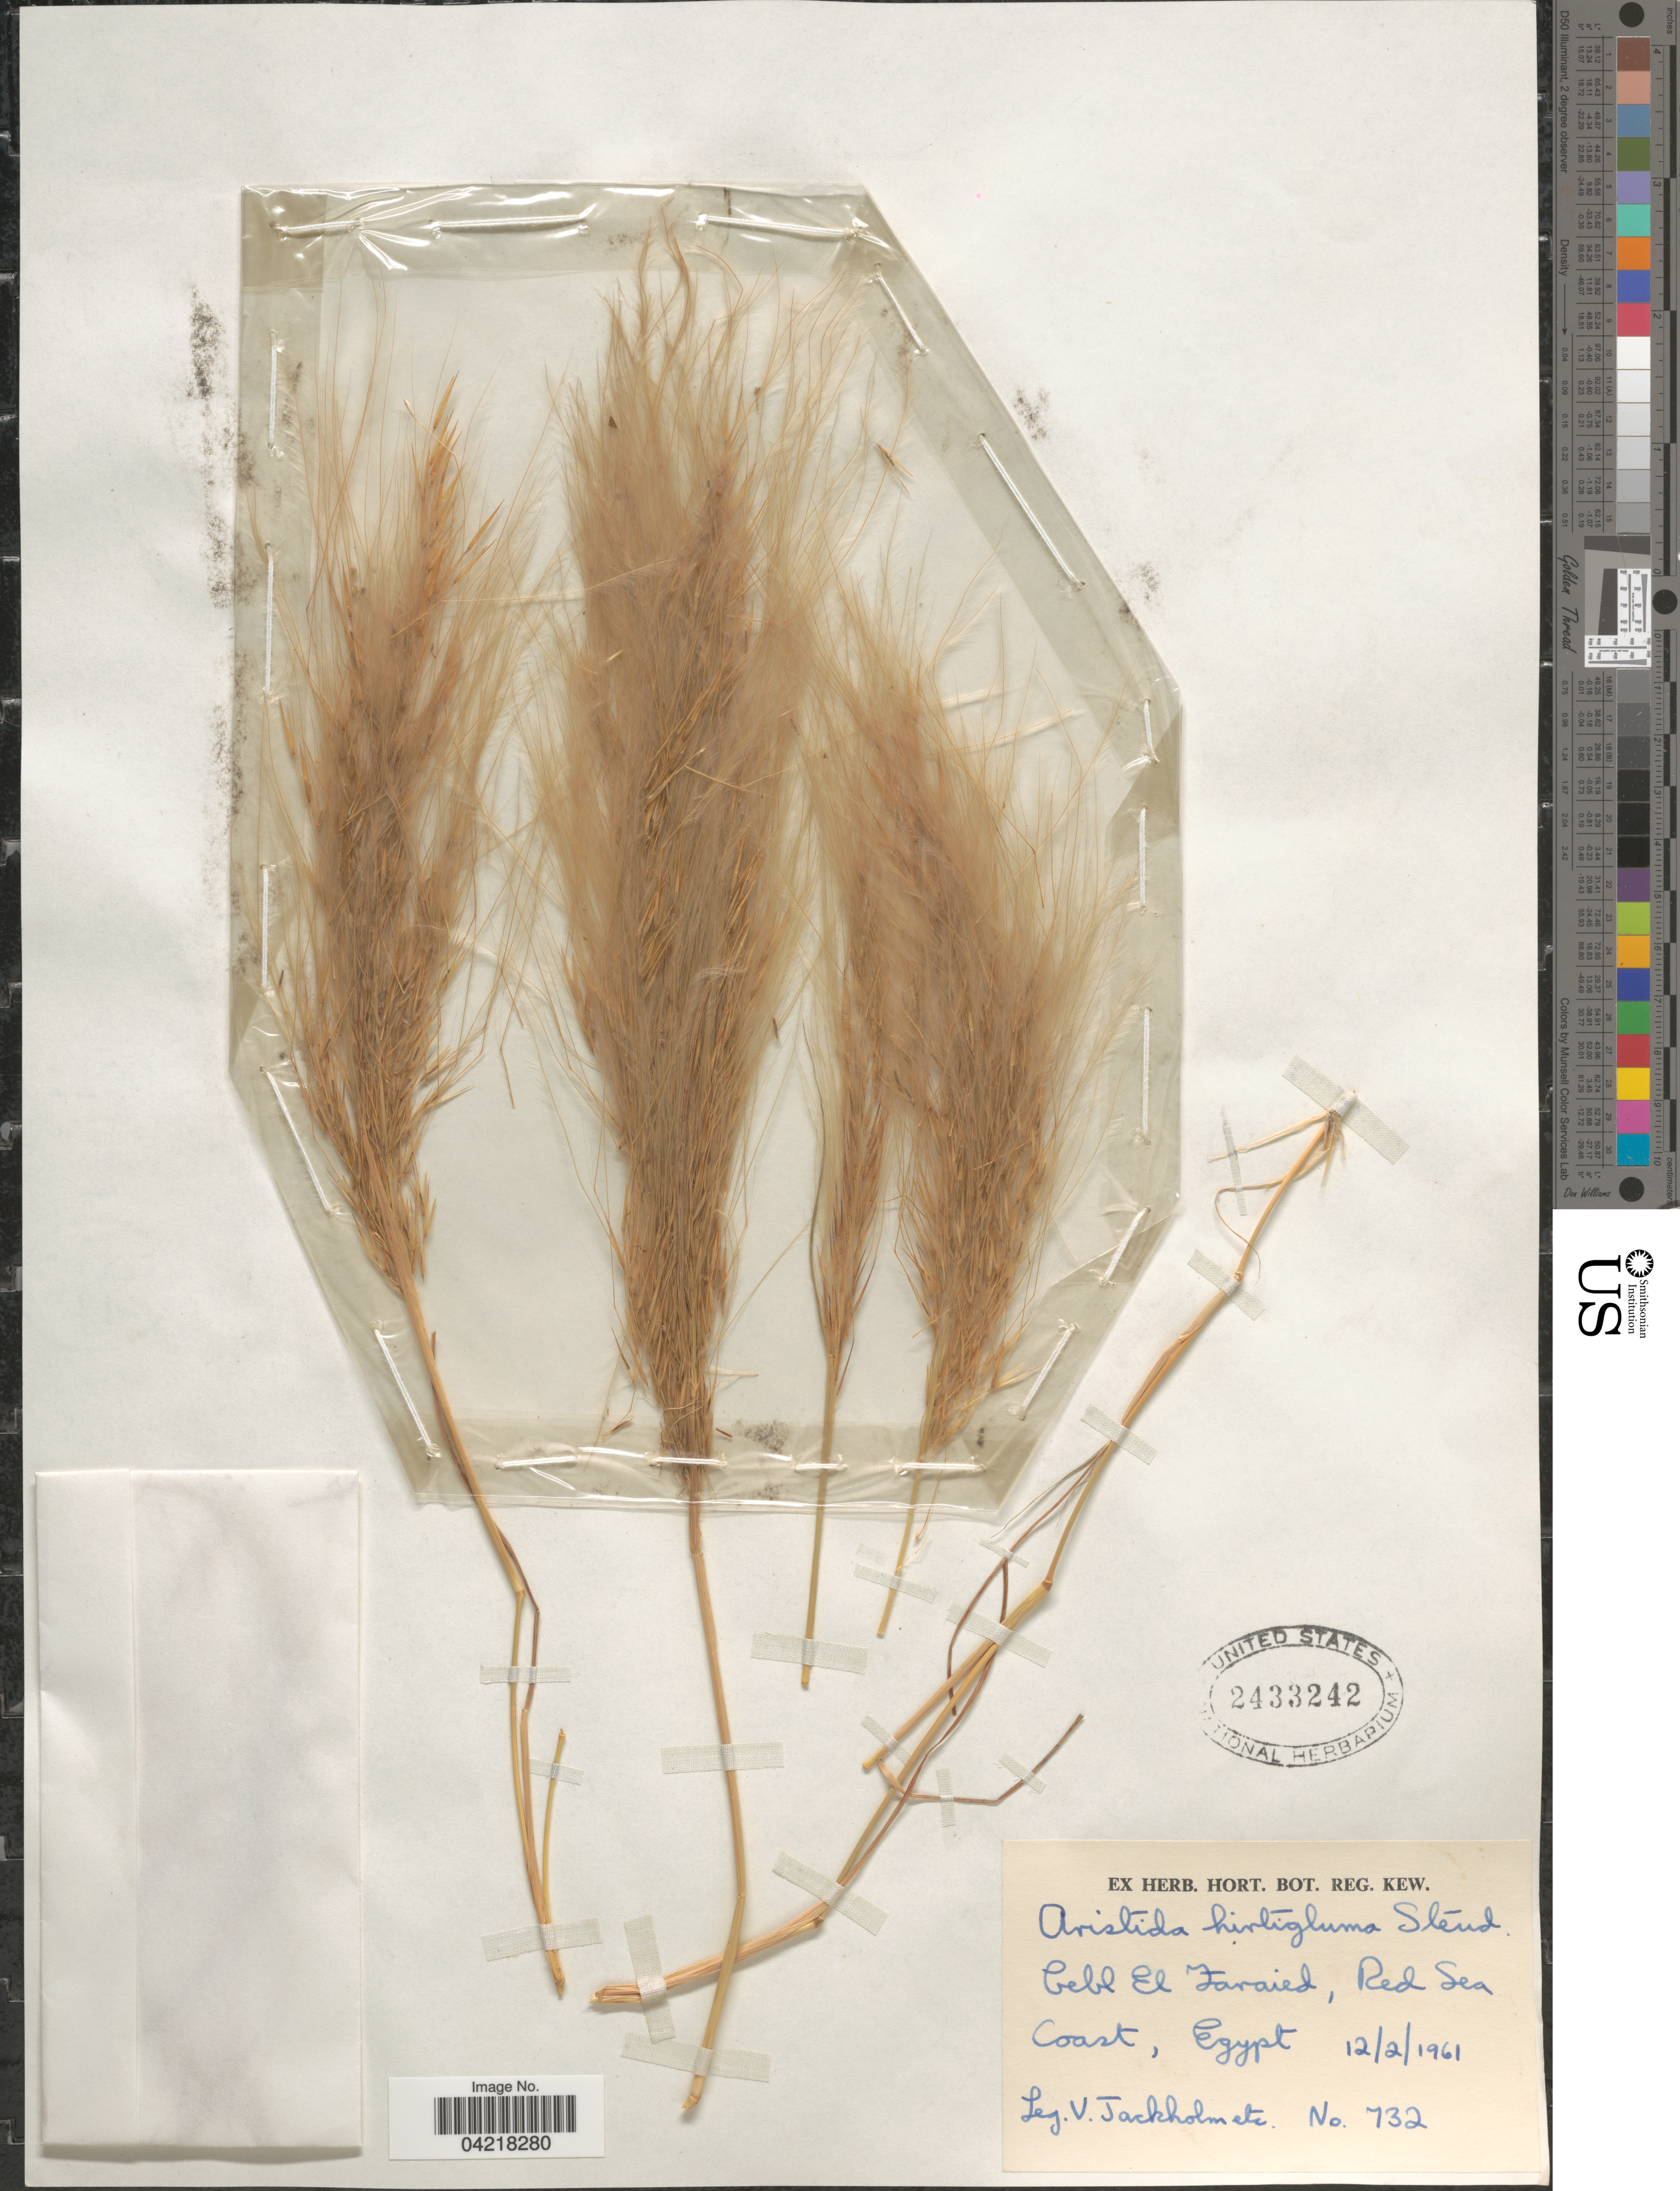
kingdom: Plantae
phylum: Tracheophyta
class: Liliopsida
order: Poales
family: Poaceae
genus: Stipagrostis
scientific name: Stipagrostis hirtigluma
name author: (Steud. ex Trin. & Rupr.) De Winter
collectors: V. Jackholmet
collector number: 732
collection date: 1961-02-12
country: Egypt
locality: Gebl El Faraied, Red Sea Coast.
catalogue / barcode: US 2433242